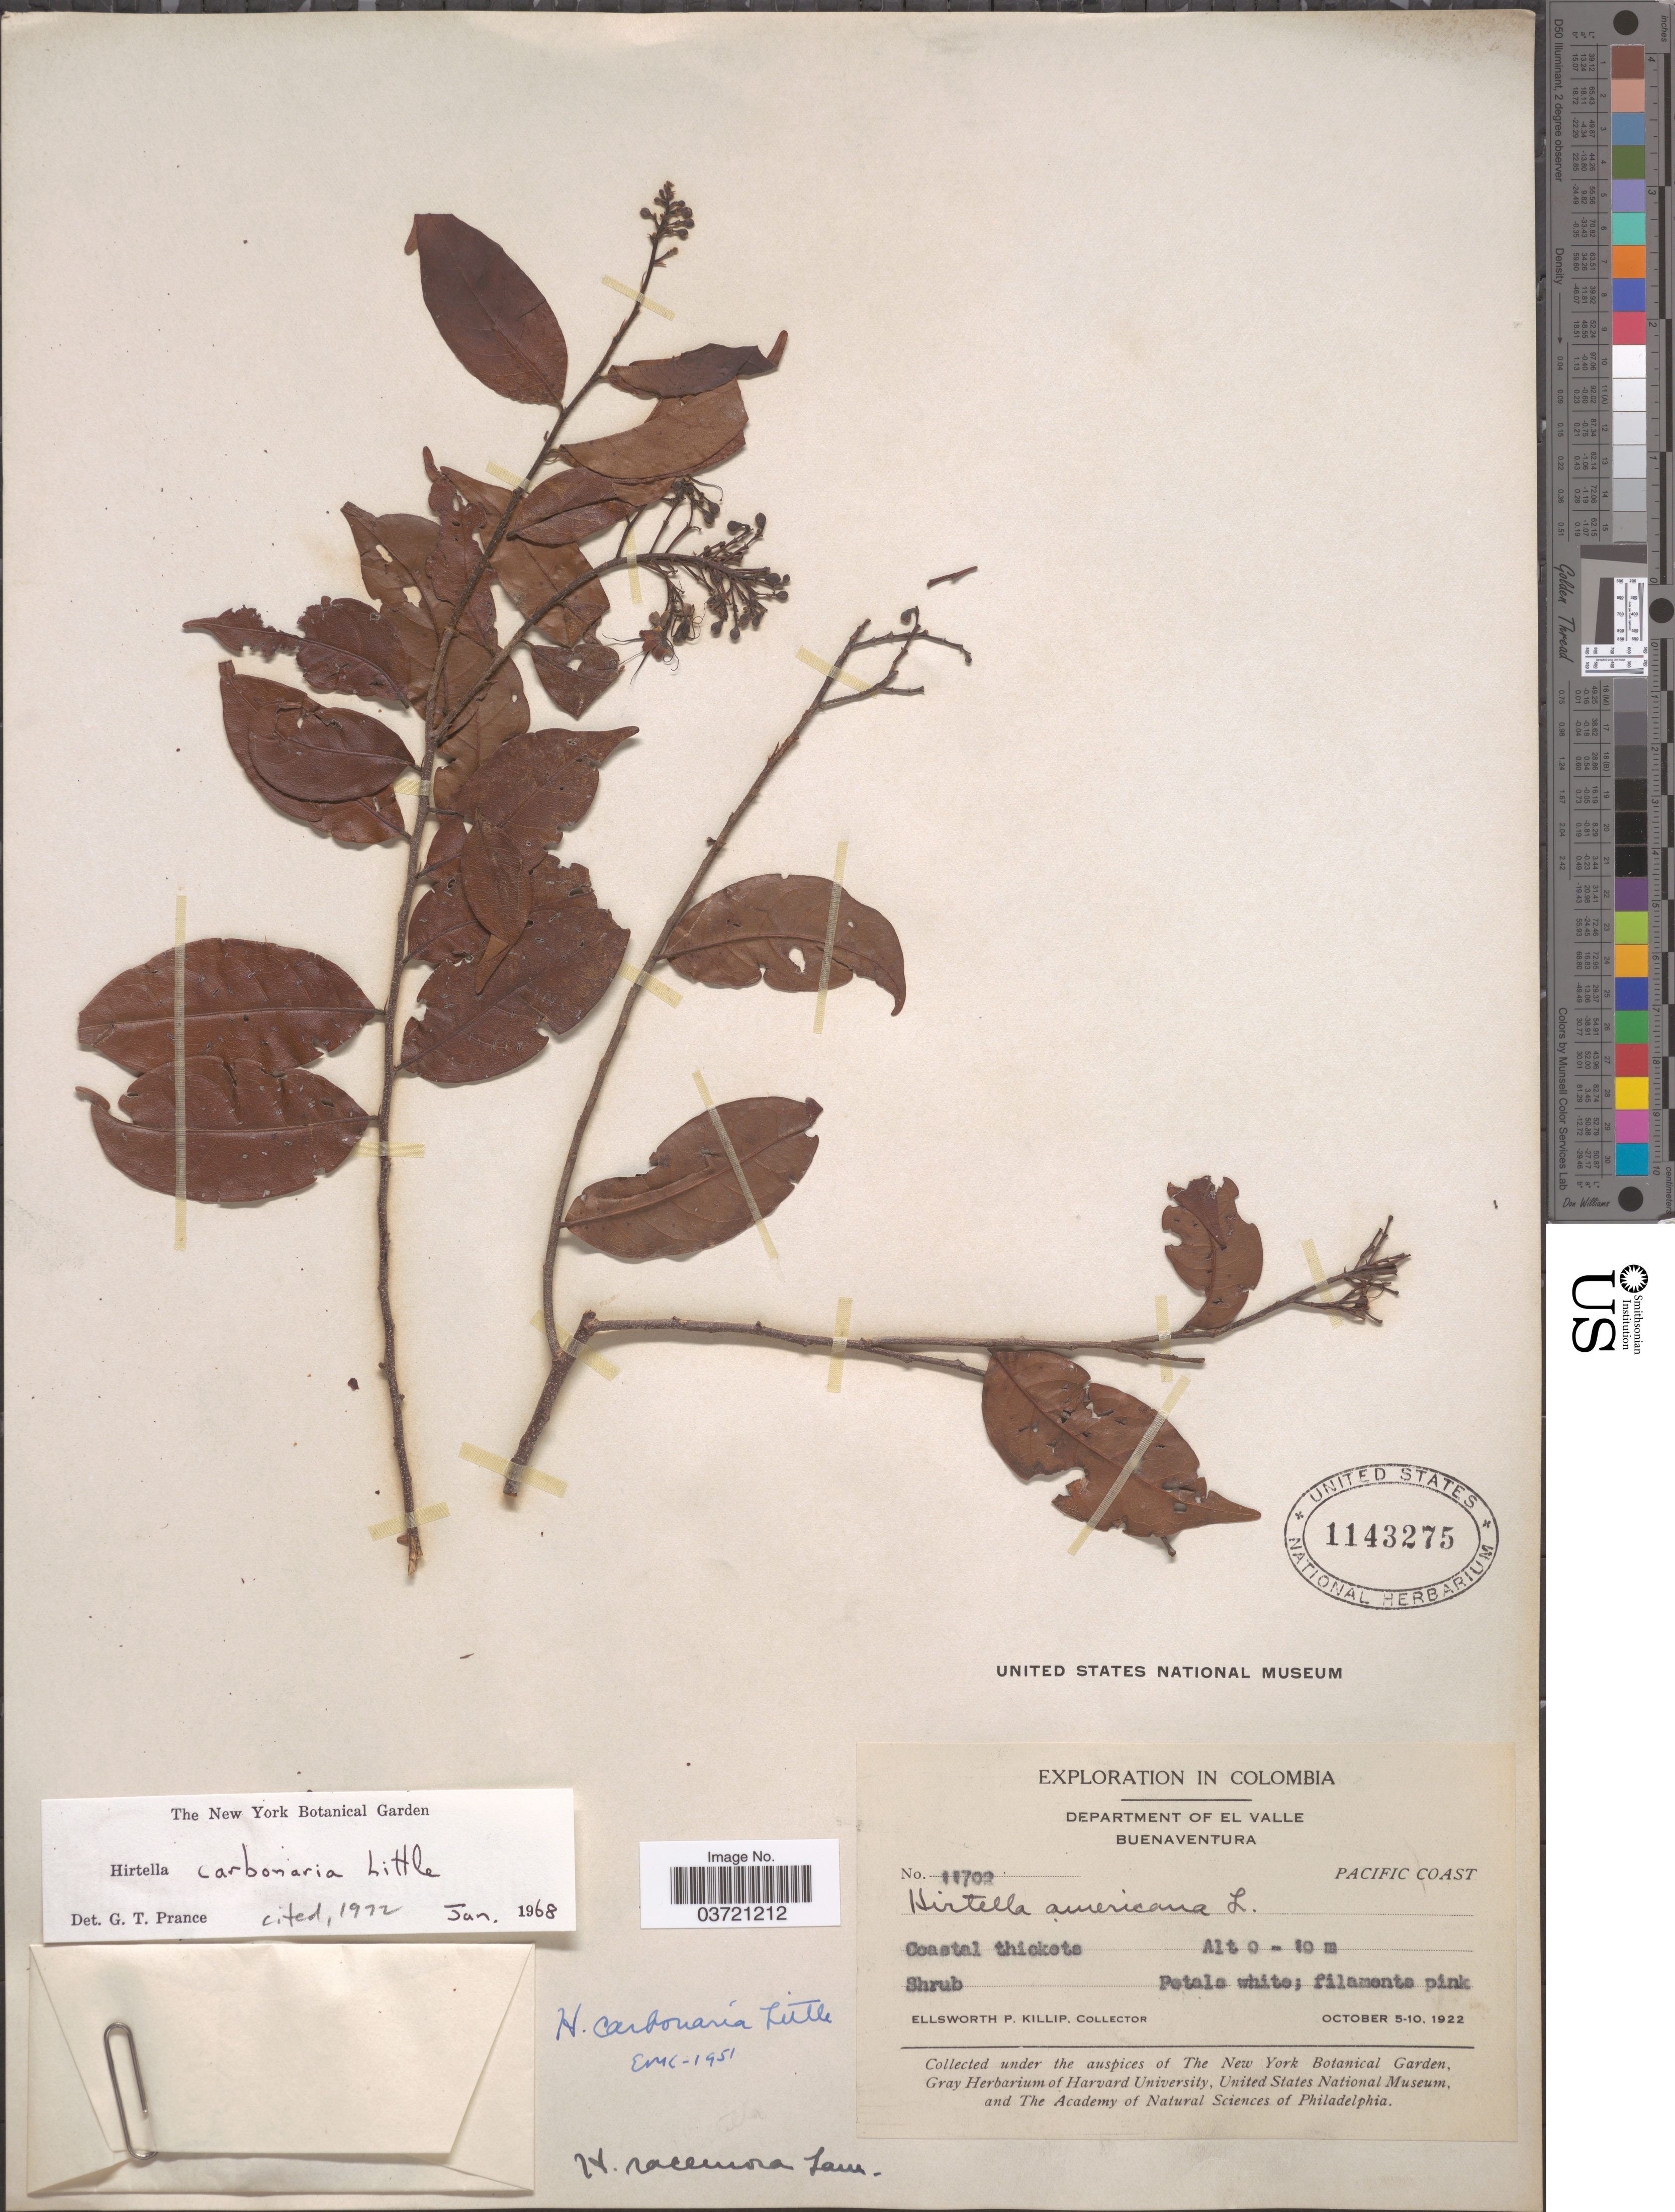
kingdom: Plantae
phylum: Tracheophyta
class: Magnoliopsida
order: Malpighiales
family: Chrysobalanaceae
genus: Hirtella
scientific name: Hirtella carbonaria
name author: Little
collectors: E. P. Killip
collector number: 11702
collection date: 1922-10-05/1922-10-10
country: Colombia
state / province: Valle del Cauca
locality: Department of El Valle. Buenaventura. Pacific Coast. Coastal thickets.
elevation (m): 0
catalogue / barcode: US 1143275